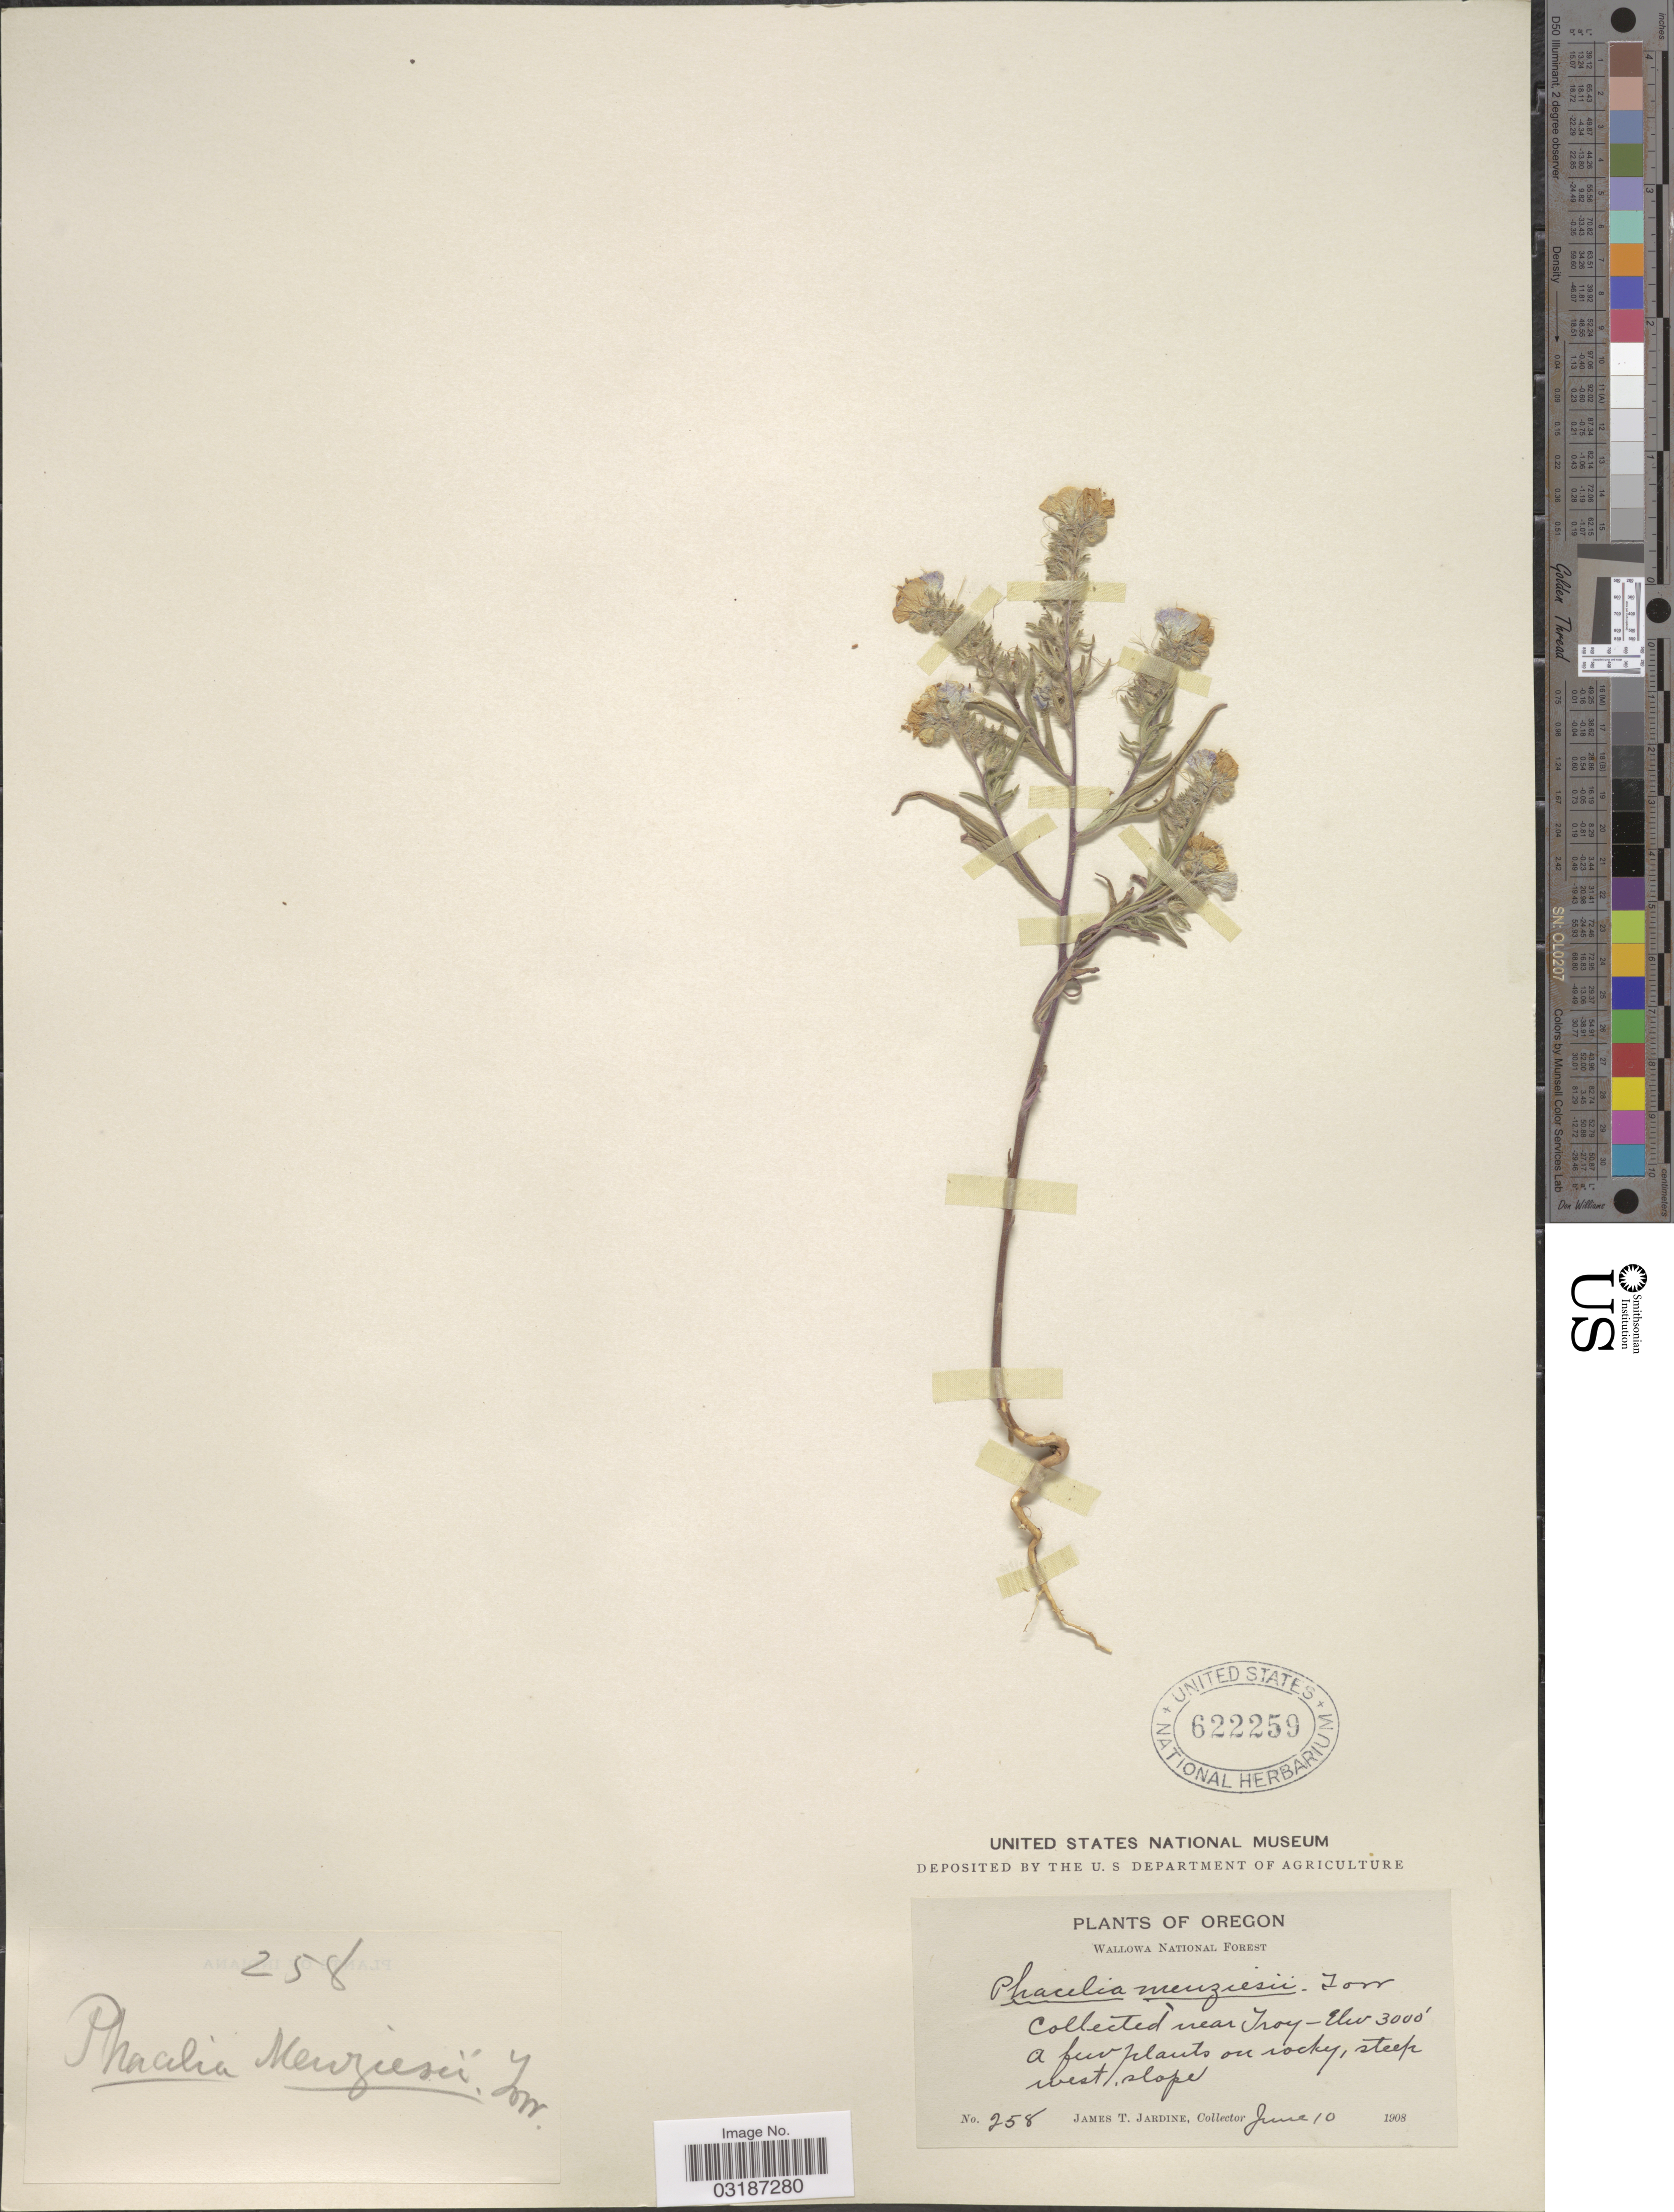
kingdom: Plantae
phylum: Tracheophyta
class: Magnoliopsida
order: Boraginales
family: Hydrophyllaceae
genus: Phacelia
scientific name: Phacelia linearis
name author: (Pursh) Holz.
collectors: J. T. Jardine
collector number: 258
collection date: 1908-06-10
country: United States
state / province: Oregon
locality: Wallowa National Forest. Near Troy.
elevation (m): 914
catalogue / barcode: US 622259